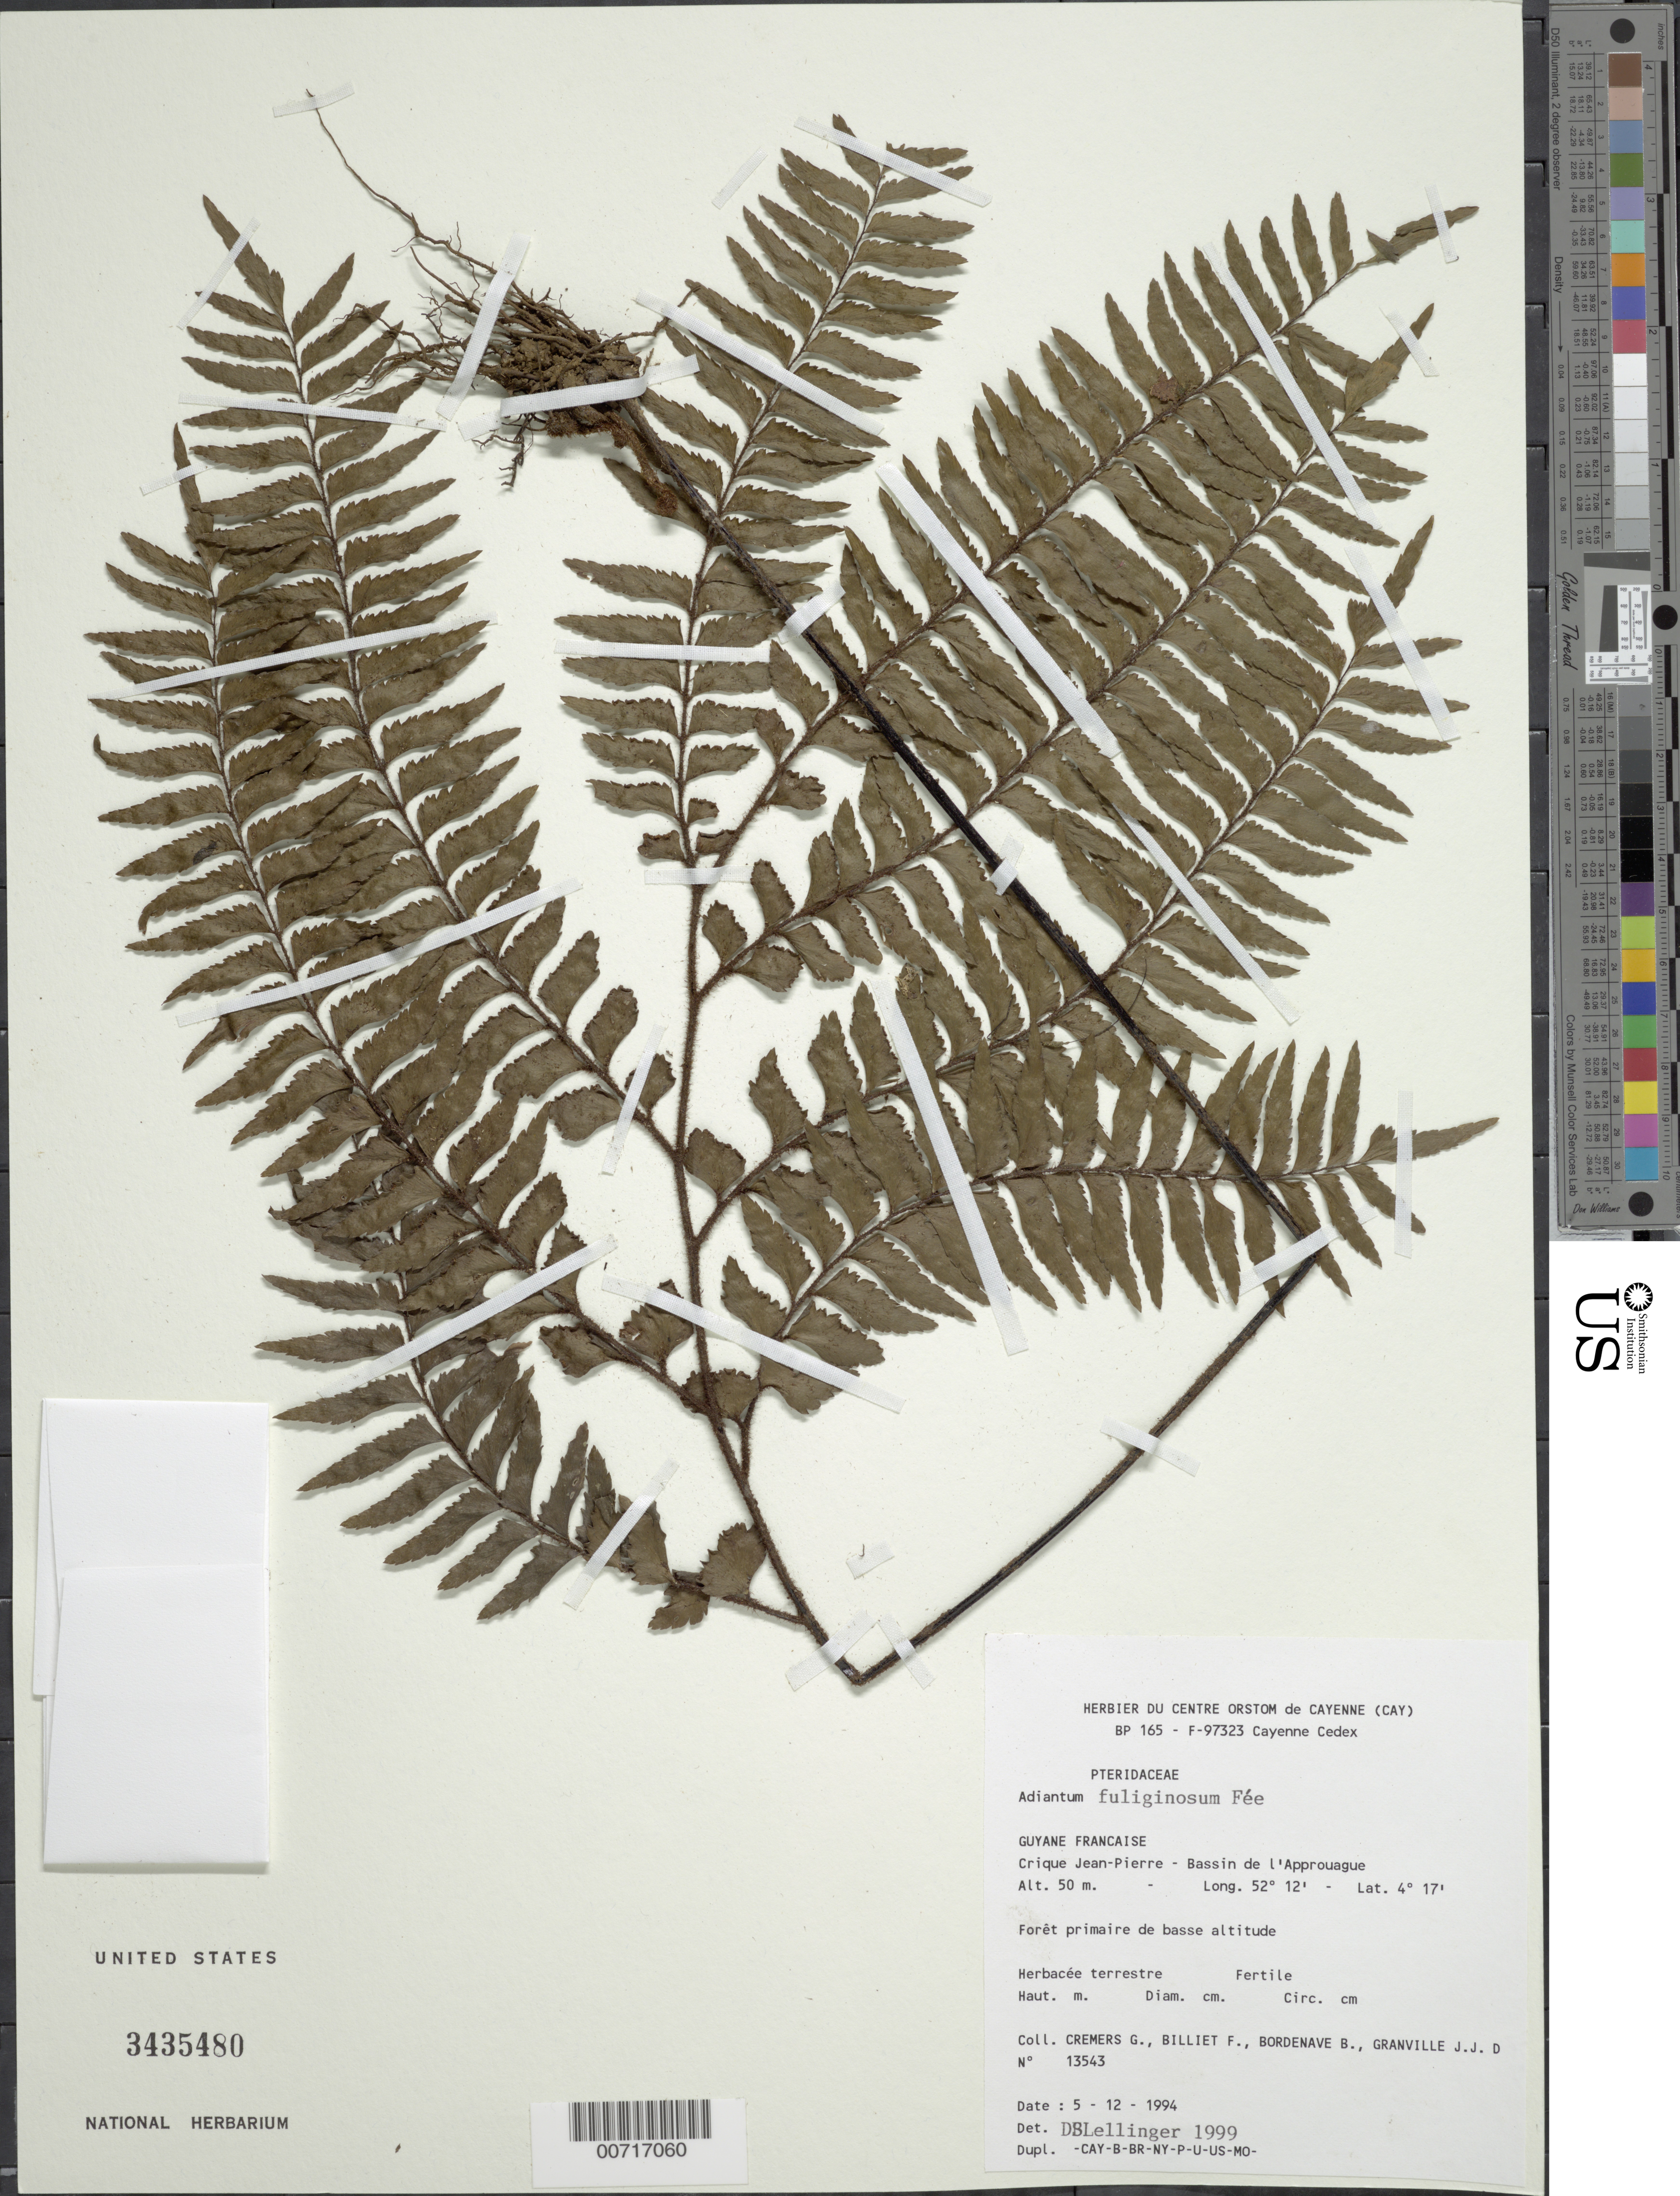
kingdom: Plantae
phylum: Tracheophyta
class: Polypodiopsida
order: Polypodiales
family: Pteridaceae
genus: Adiantum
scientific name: Adiantum fuliginosum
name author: Fée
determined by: Lellinger, David B., (BOT), Smithsonian Institution - National Museum of Natural History (UNITED STATES)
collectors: G. Cremers, F. Billiet, B. Bordenave, J.-J. de Granville & B. Jadin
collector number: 13543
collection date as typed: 5-Dec-94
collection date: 1994-12-05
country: French Guiana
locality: Crique Jean-Pierre, Bassin de l'Approuague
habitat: Low primary forest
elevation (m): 50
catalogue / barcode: US 3435480